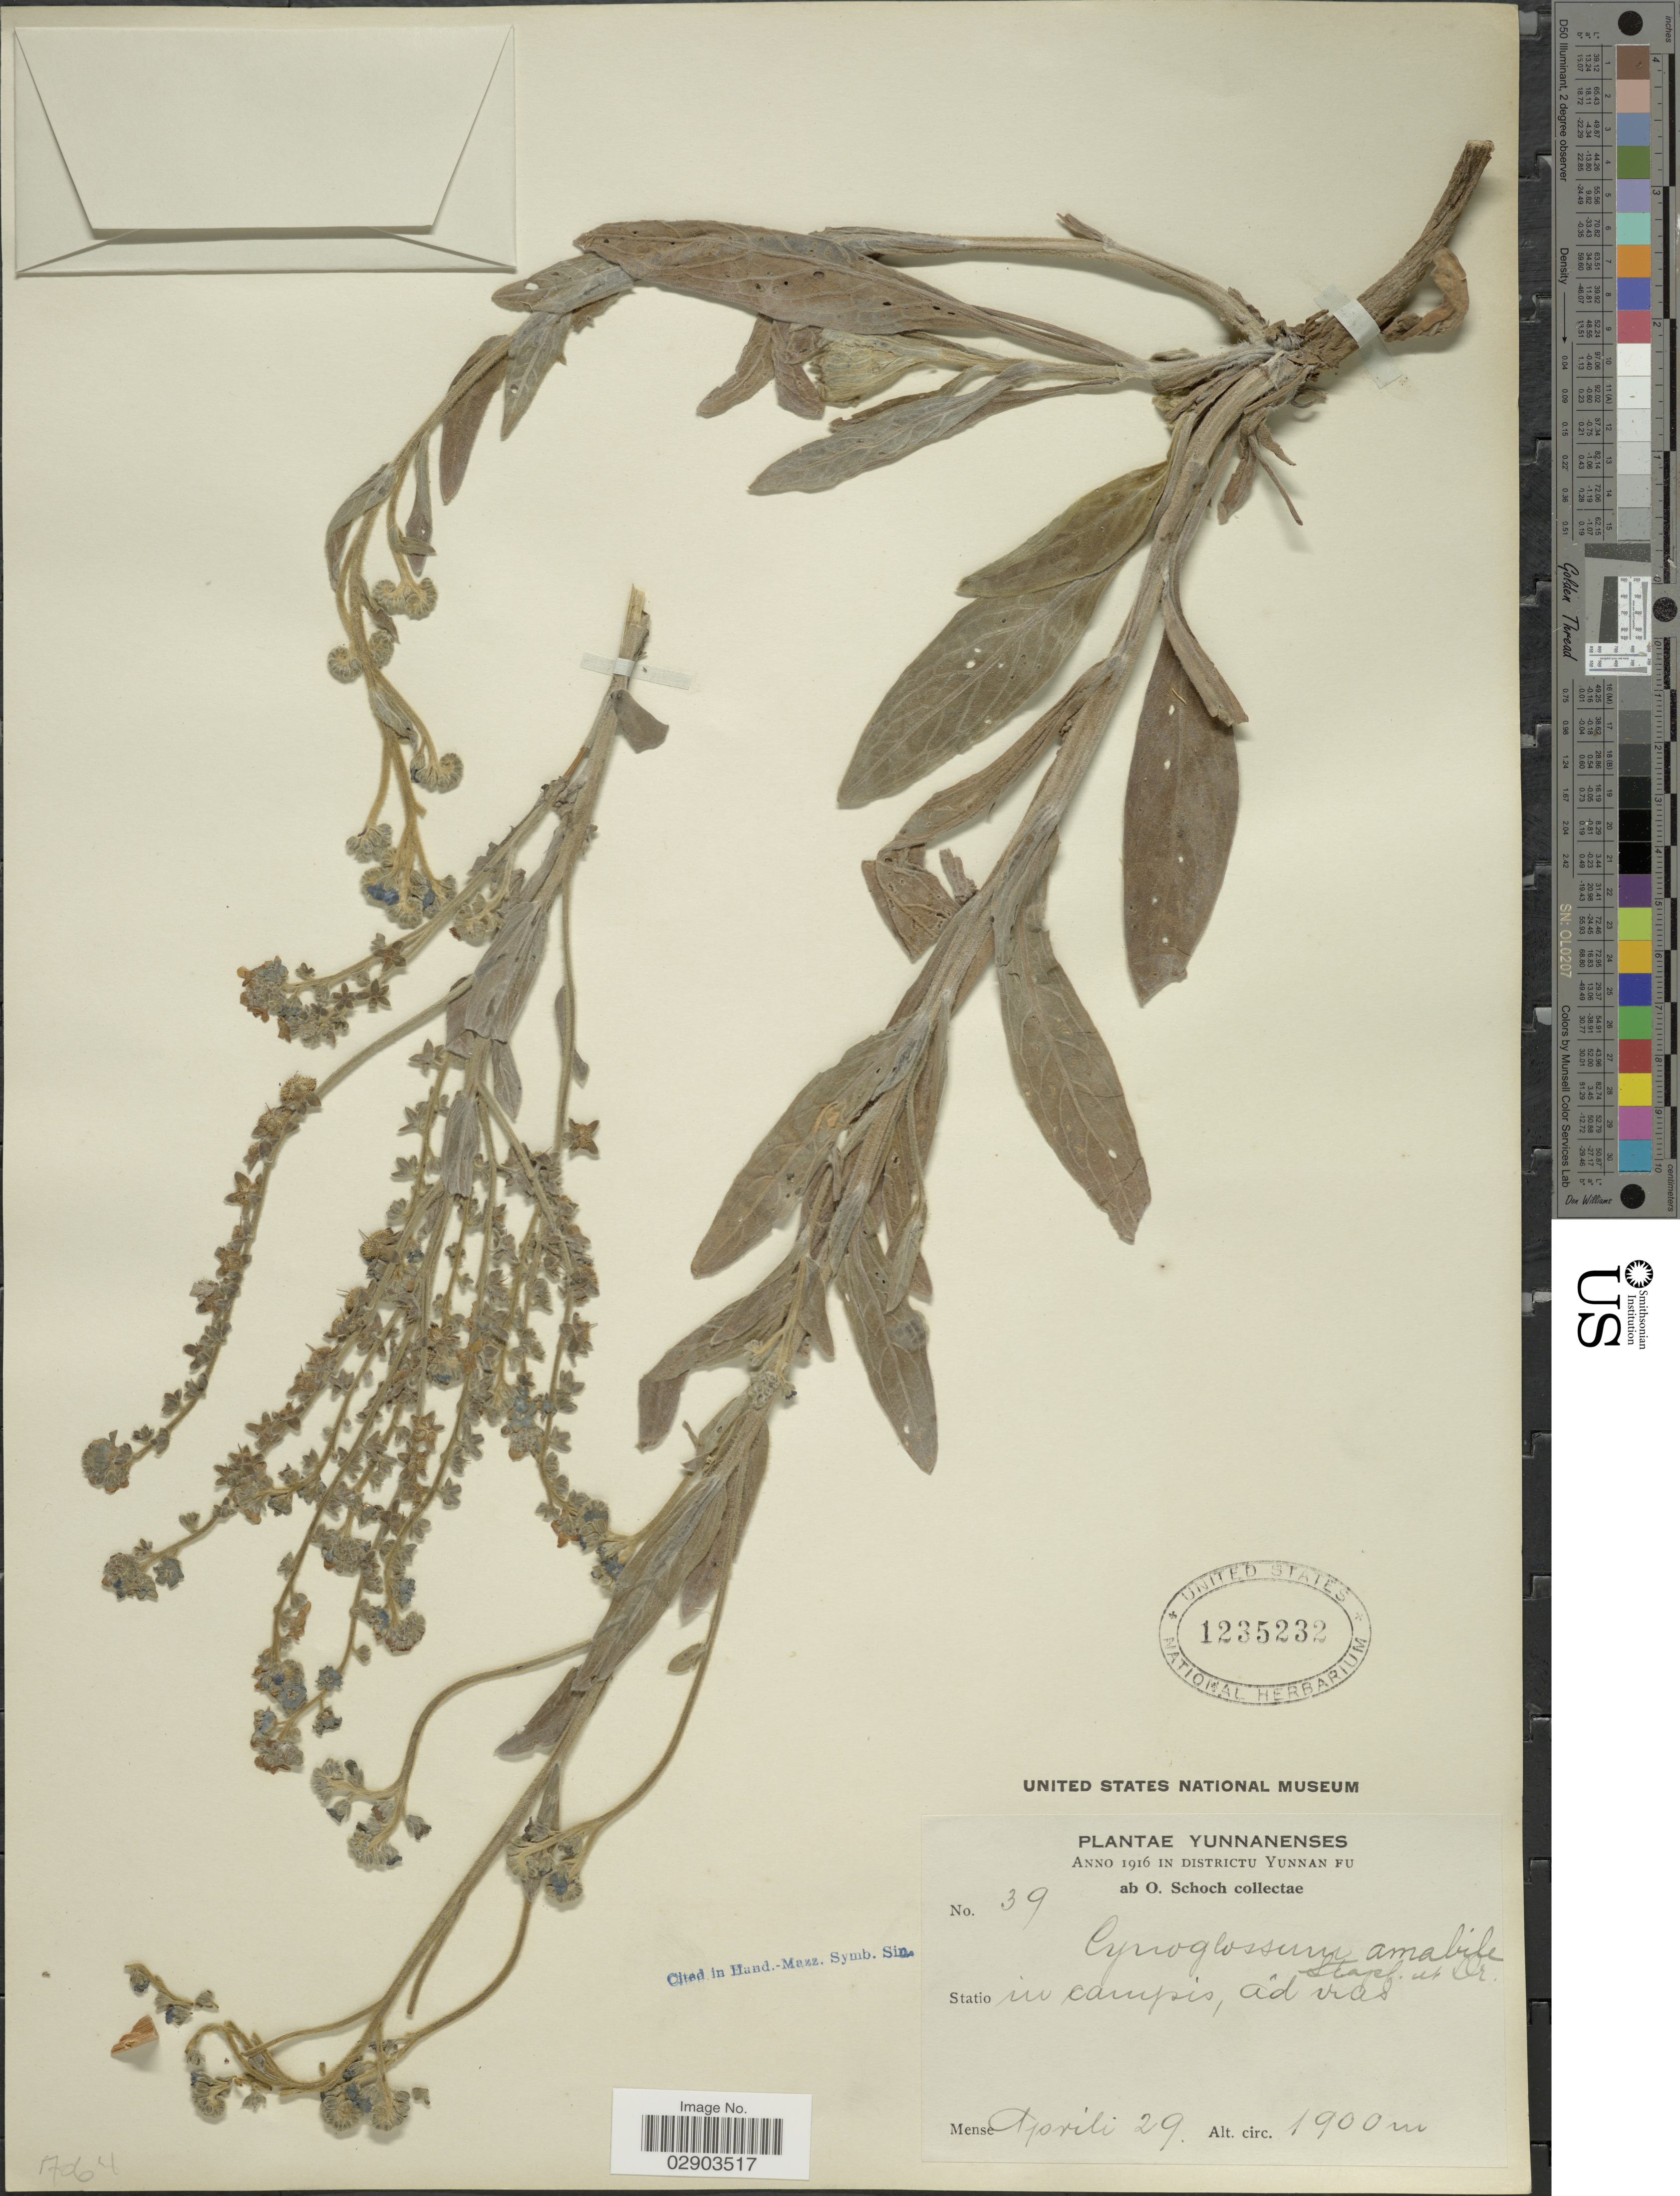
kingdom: Plantae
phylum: Tracheophyta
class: Magnoliopsida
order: Boraginales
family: Boraginaceae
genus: Cynoglossum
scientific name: Cynoglossum amabile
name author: Stapf & J.R. Drumm.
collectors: O. Schoch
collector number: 39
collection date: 1916-04-29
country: China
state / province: Yunnan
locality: In Districtu Yunnan Fu. Statio in campis, ad vias.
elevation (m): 1900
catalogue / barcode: US 1235232